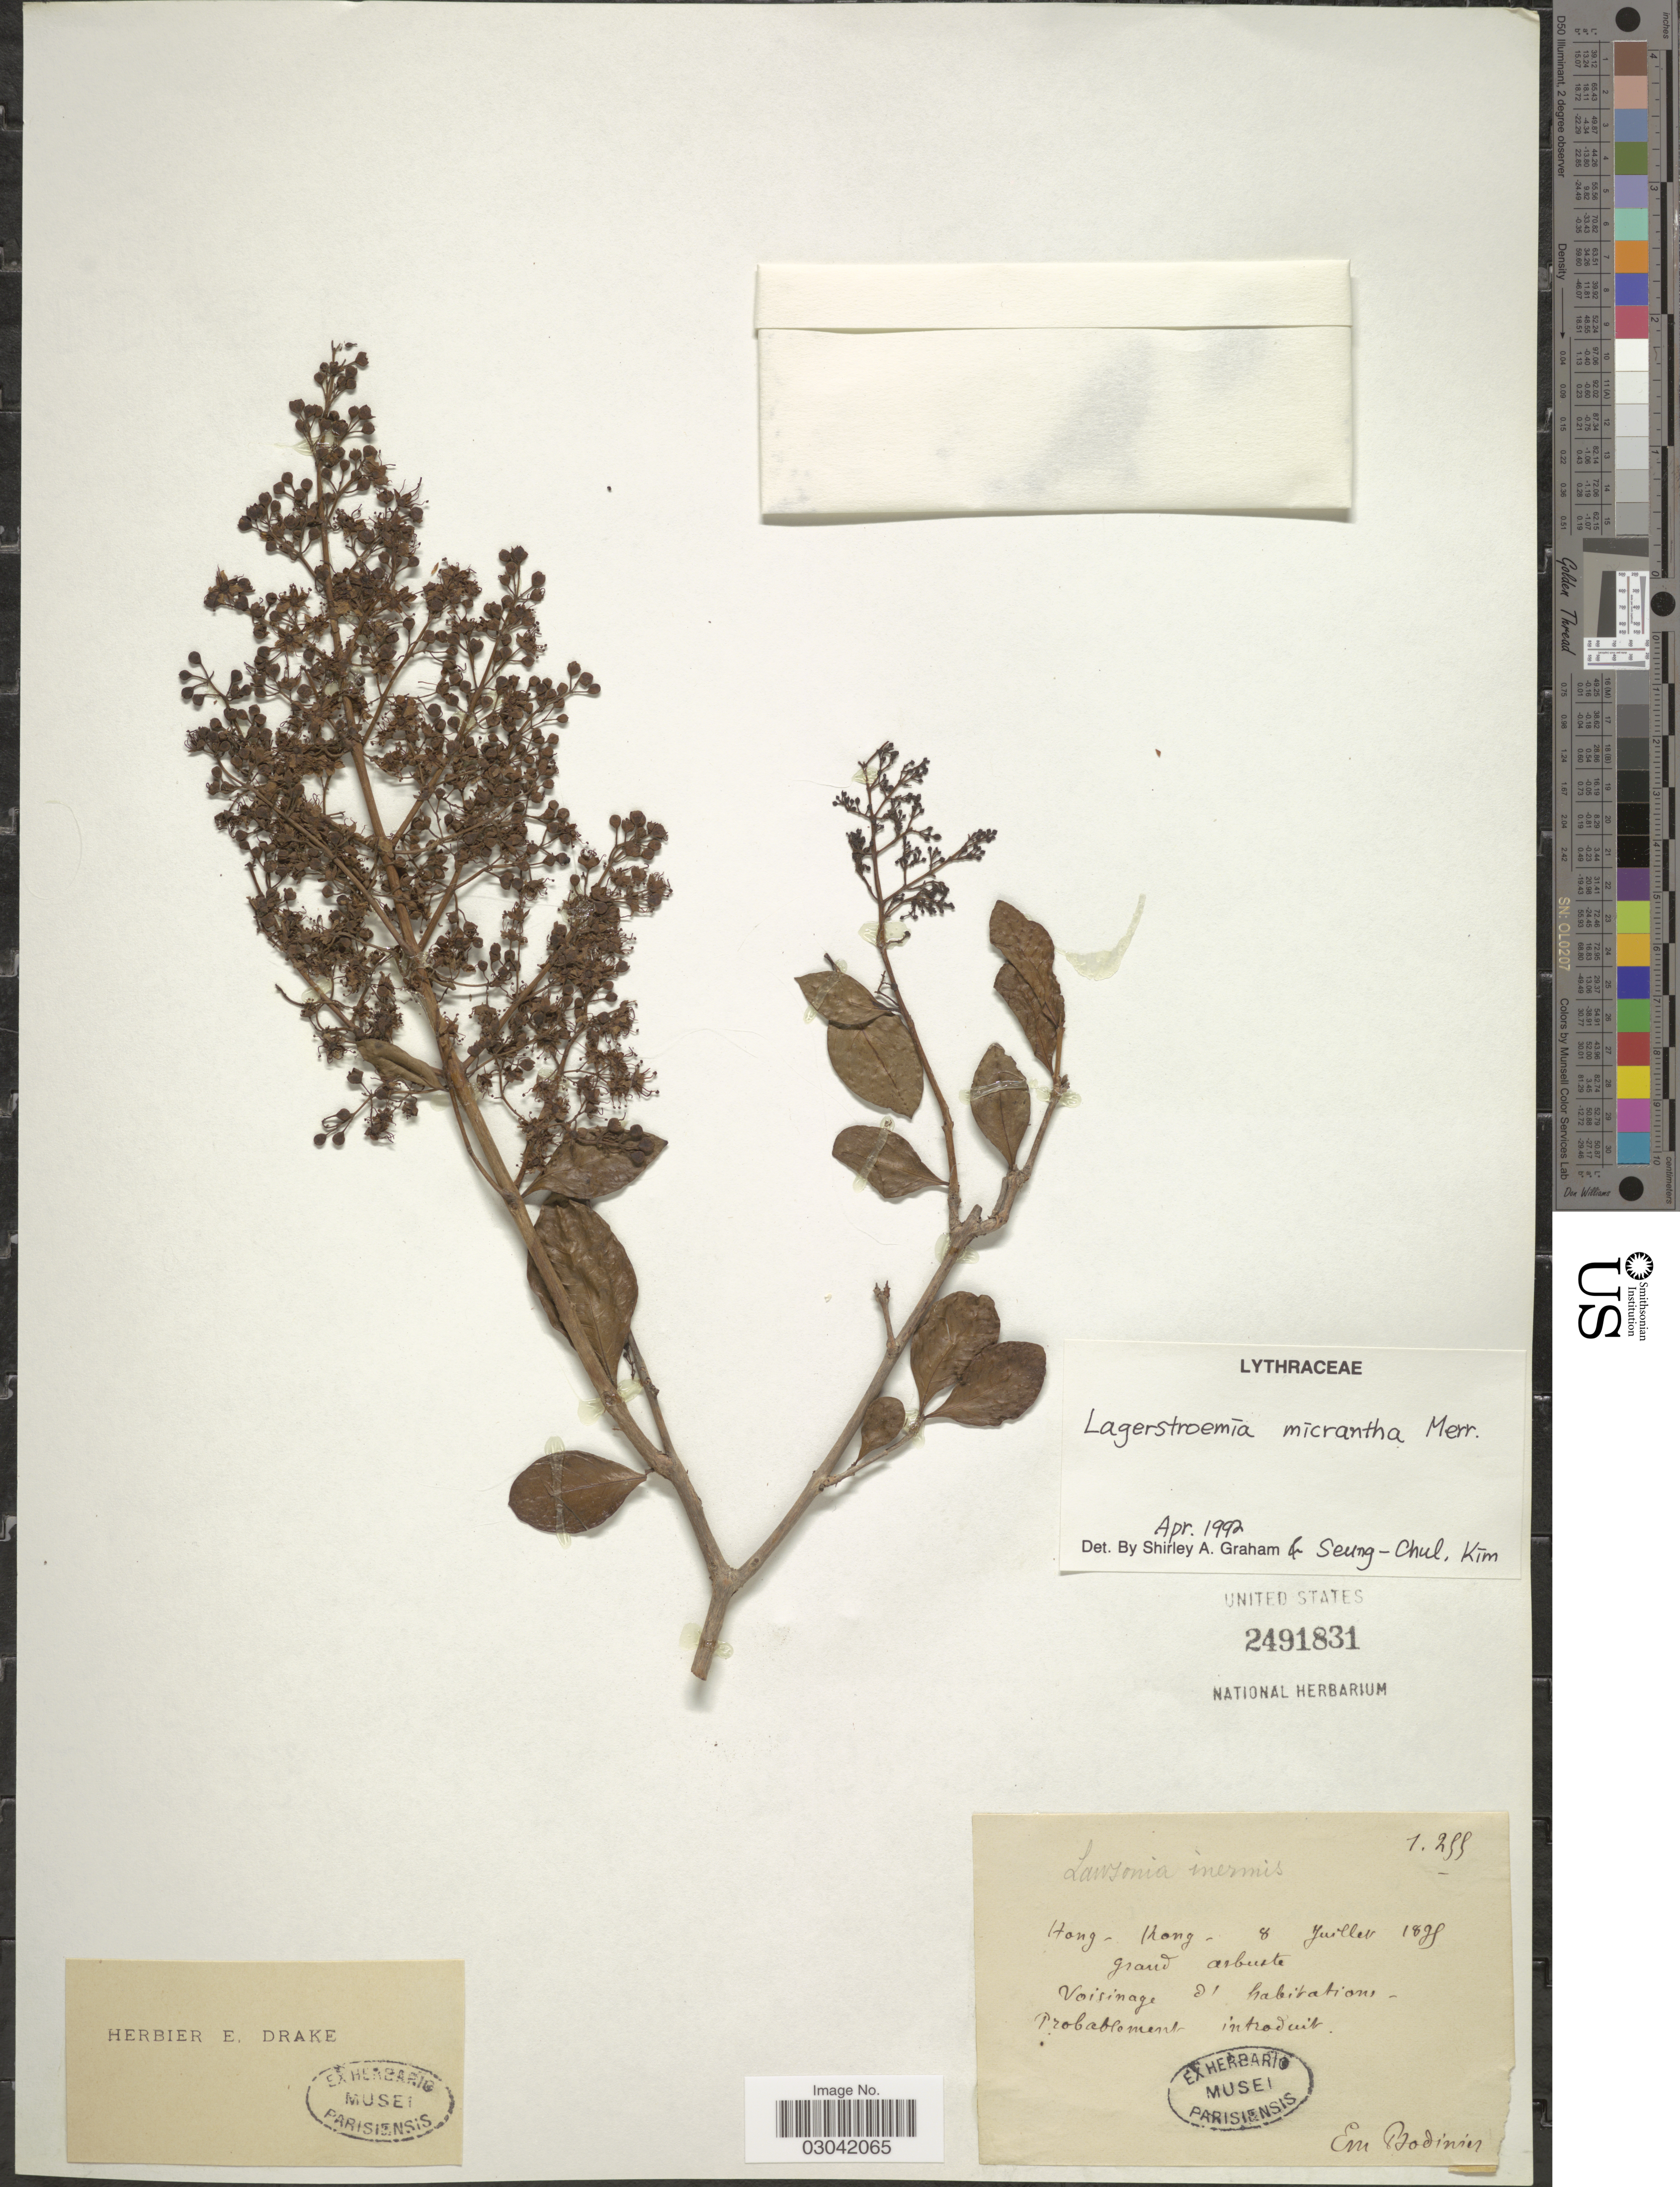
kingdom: Plantae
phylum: Tracheophyta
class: Magnoliopsida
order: Myrtales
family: Lythraceae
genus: Lagerstroemia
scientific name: Lagerstroemia micrantha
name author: Merr.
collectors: E. Bodinier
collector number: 1299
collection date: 1895-07-08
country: China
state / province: Hong Kong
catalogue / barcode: US 2491831